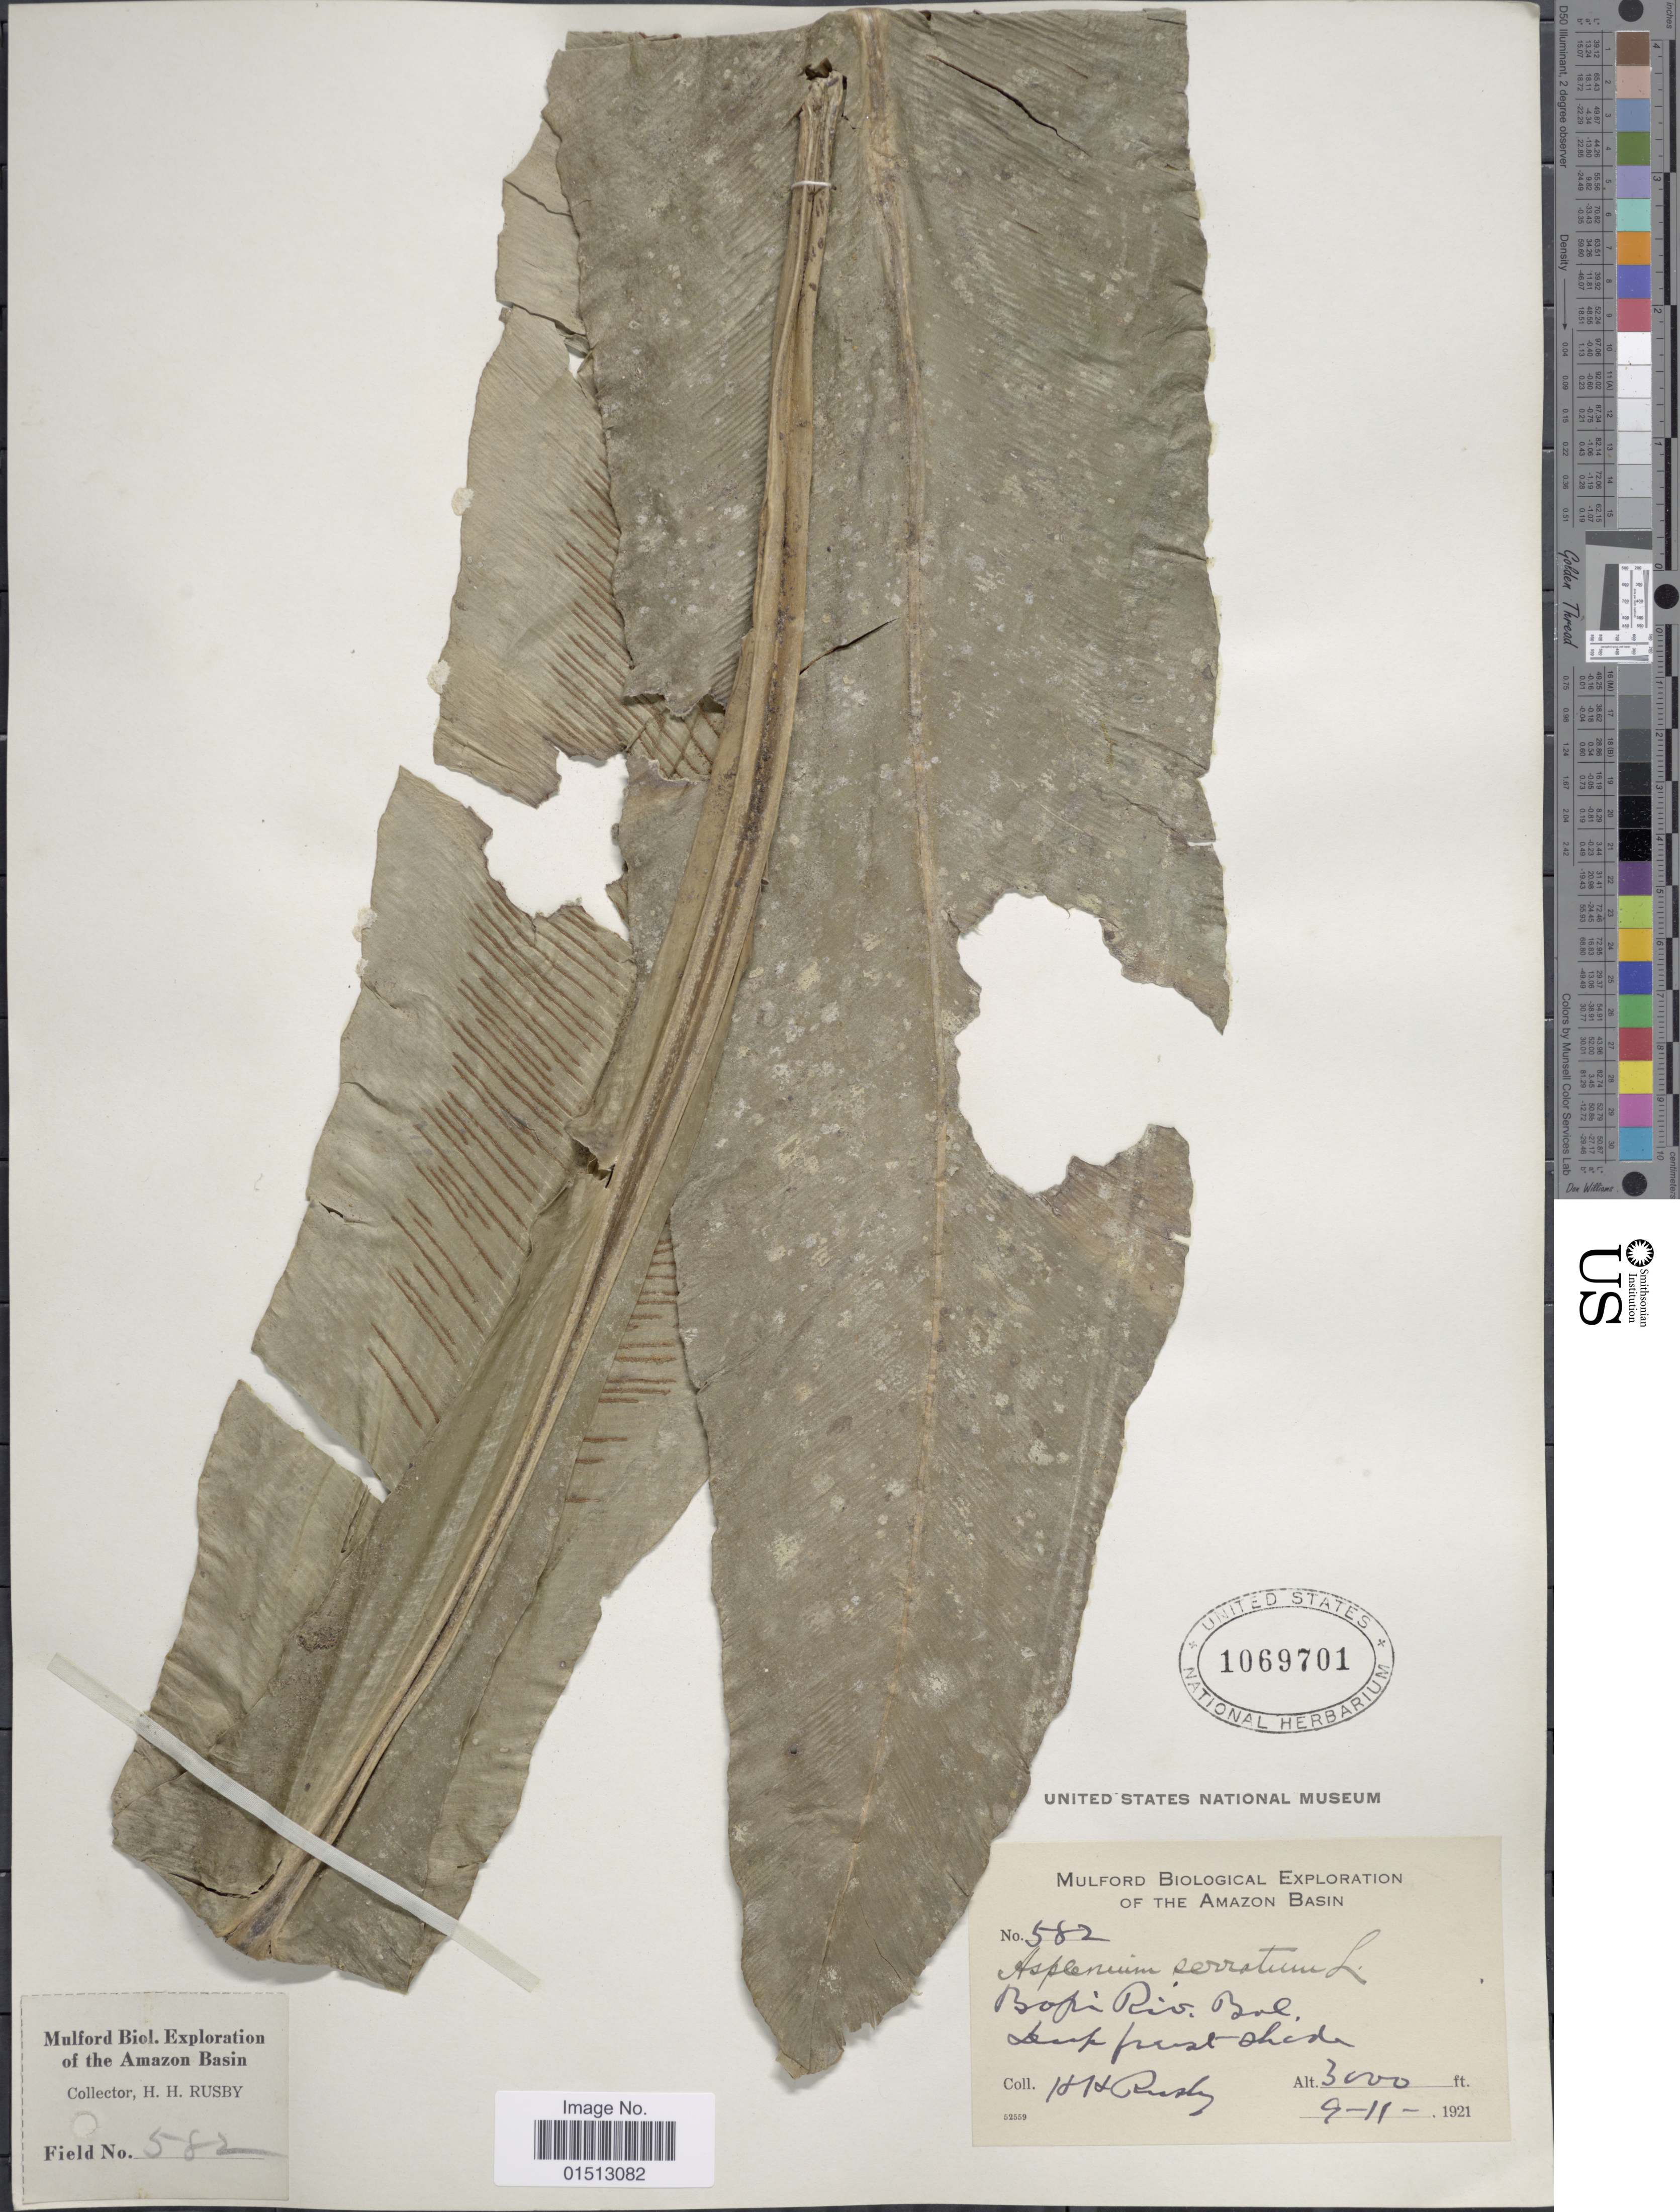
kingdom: Plantae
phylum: Tracheophyta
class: Polypodiopsida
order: Polypodiales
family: Aspleniaceae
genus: Asplenium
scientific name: Asplenium serratum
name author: L.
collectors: H. H. Rusby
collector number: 582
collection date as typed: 9-11-1921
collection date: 1921-09-11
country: Bolivia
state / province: La Paz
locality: Bopi River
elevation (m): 914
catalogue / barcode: US 1069701